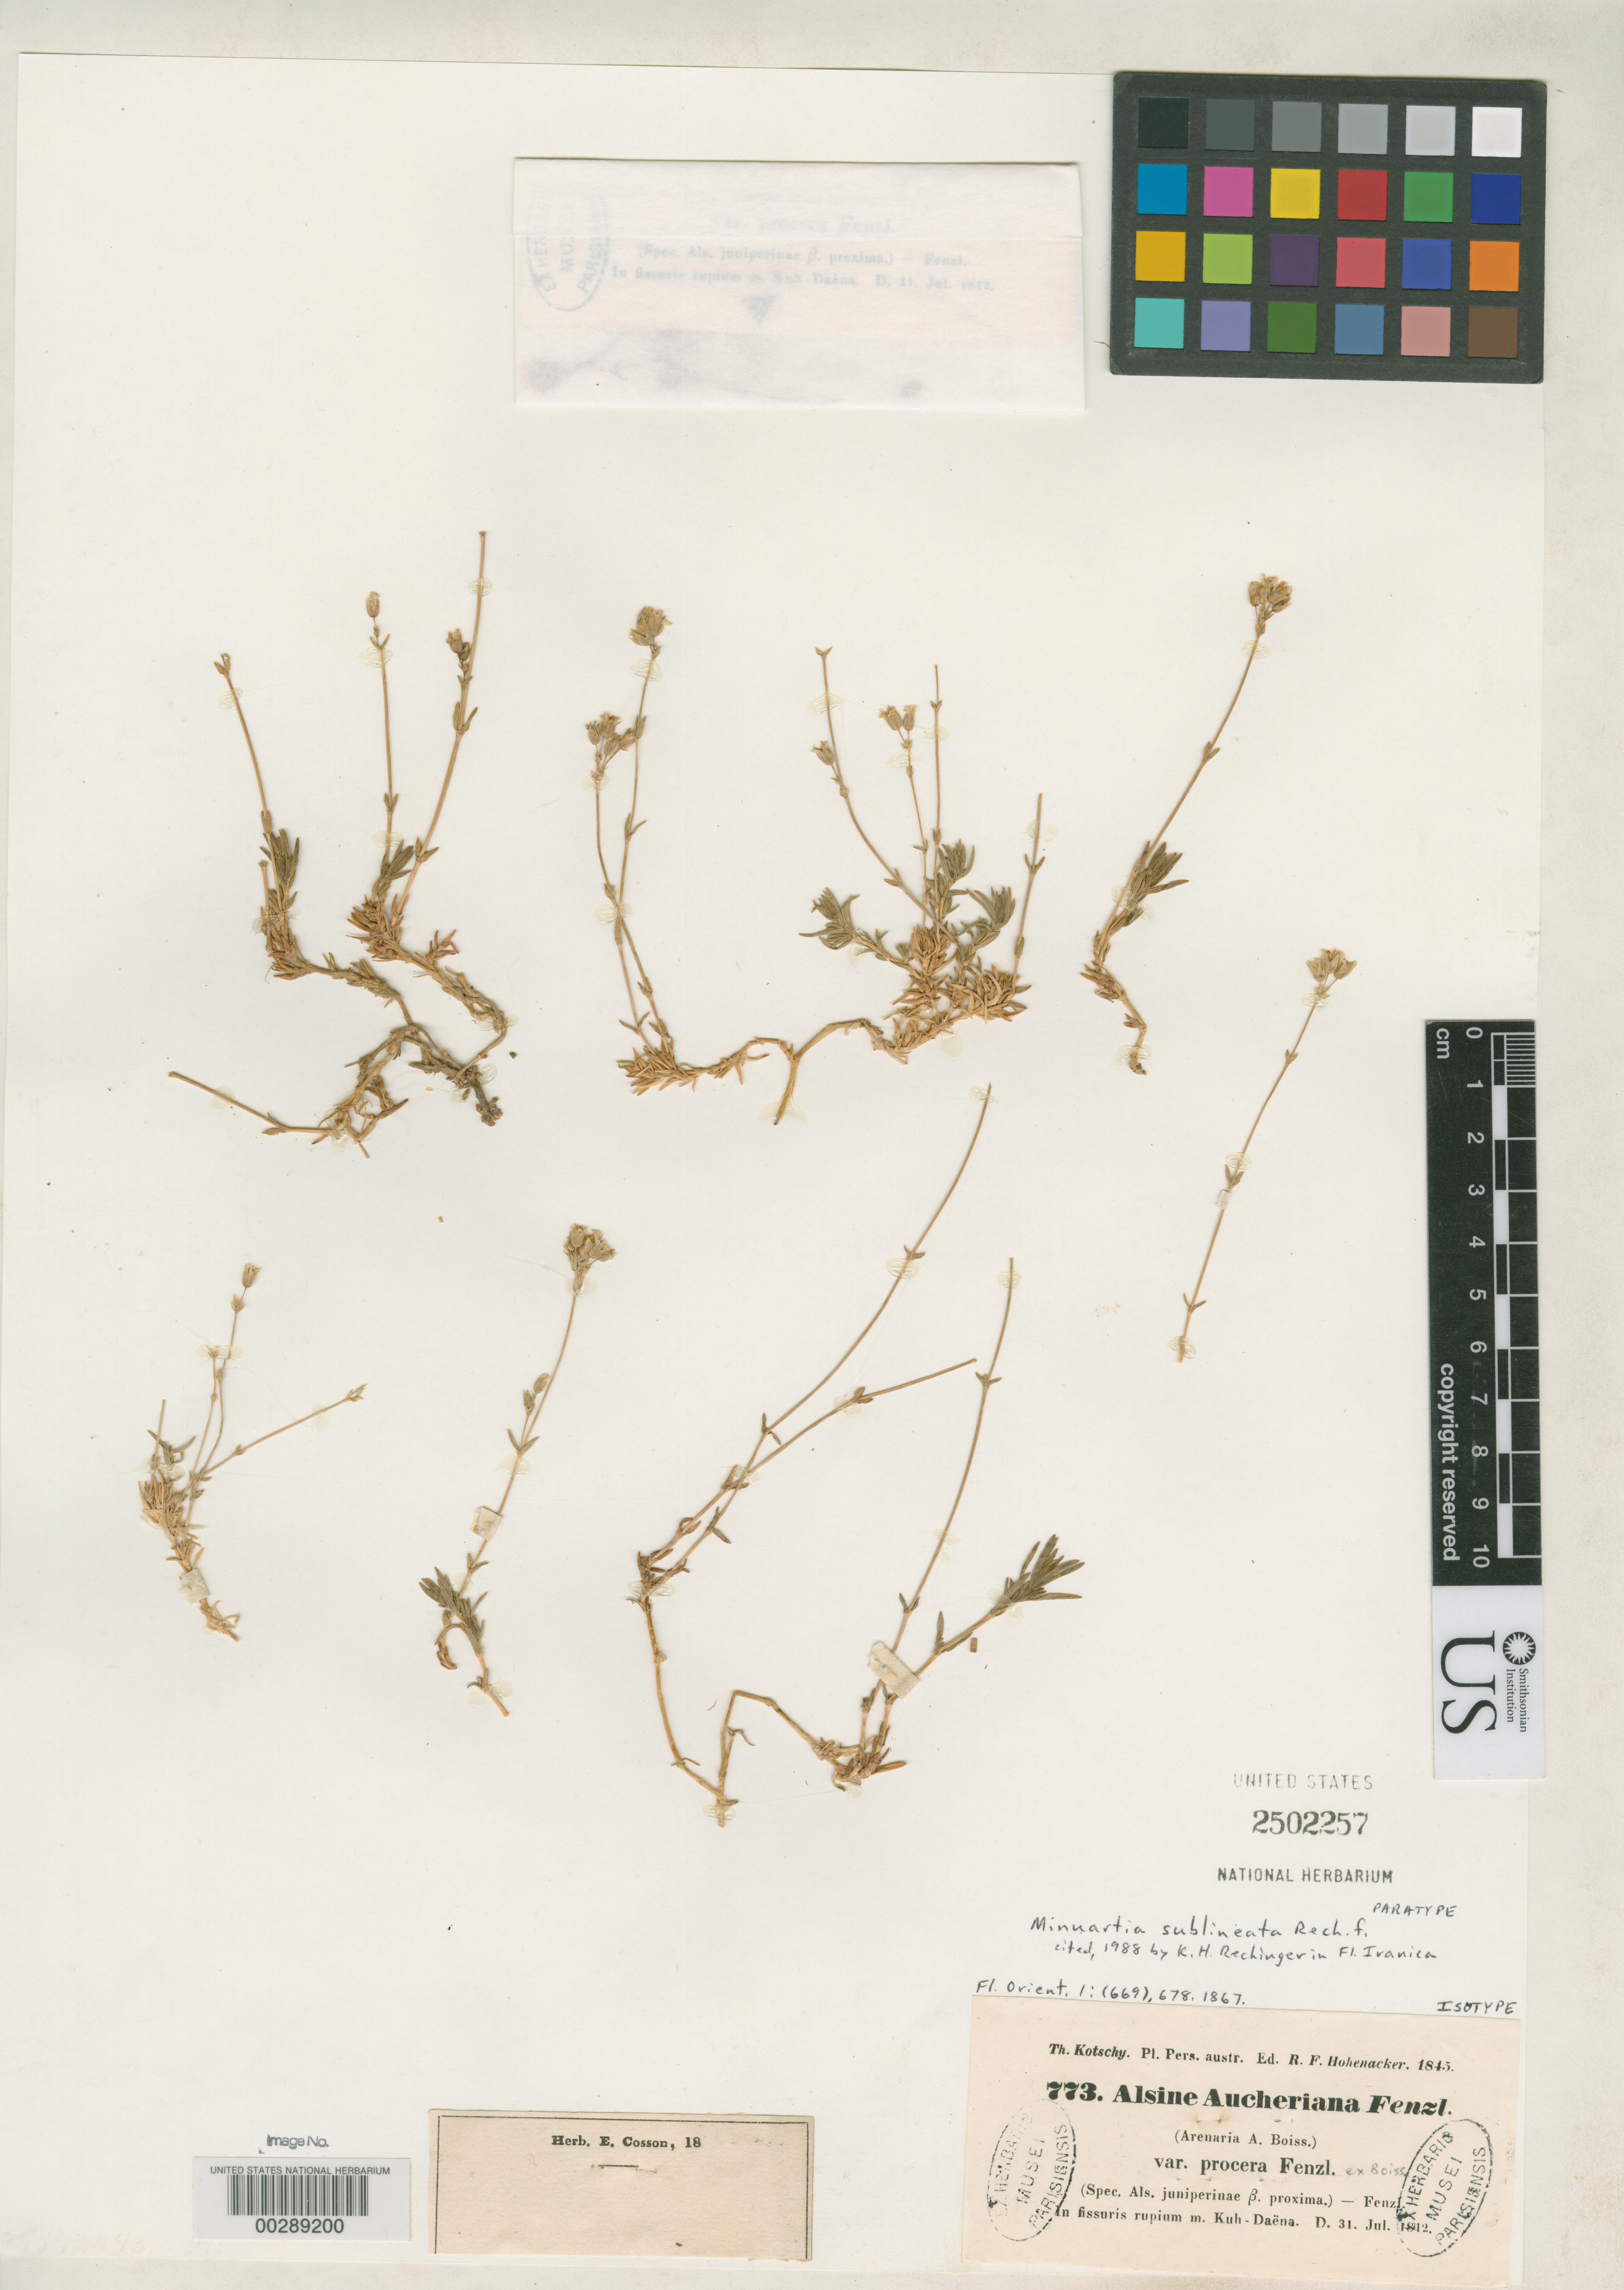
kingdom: Plantae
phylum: Tracheophyta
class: Magnoliopsida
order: Caryophyllales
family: Caryophyllaceae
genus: Alsine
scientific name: Alsine aucheriana var. procera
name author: Fenzl ex Boiss.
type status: Isotype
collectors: É. Fenzl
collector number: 773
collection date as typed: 31 Jul 1842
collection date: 1842-07-31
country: Iran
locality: Montis Kuhdaena.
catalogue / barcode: US 2502257